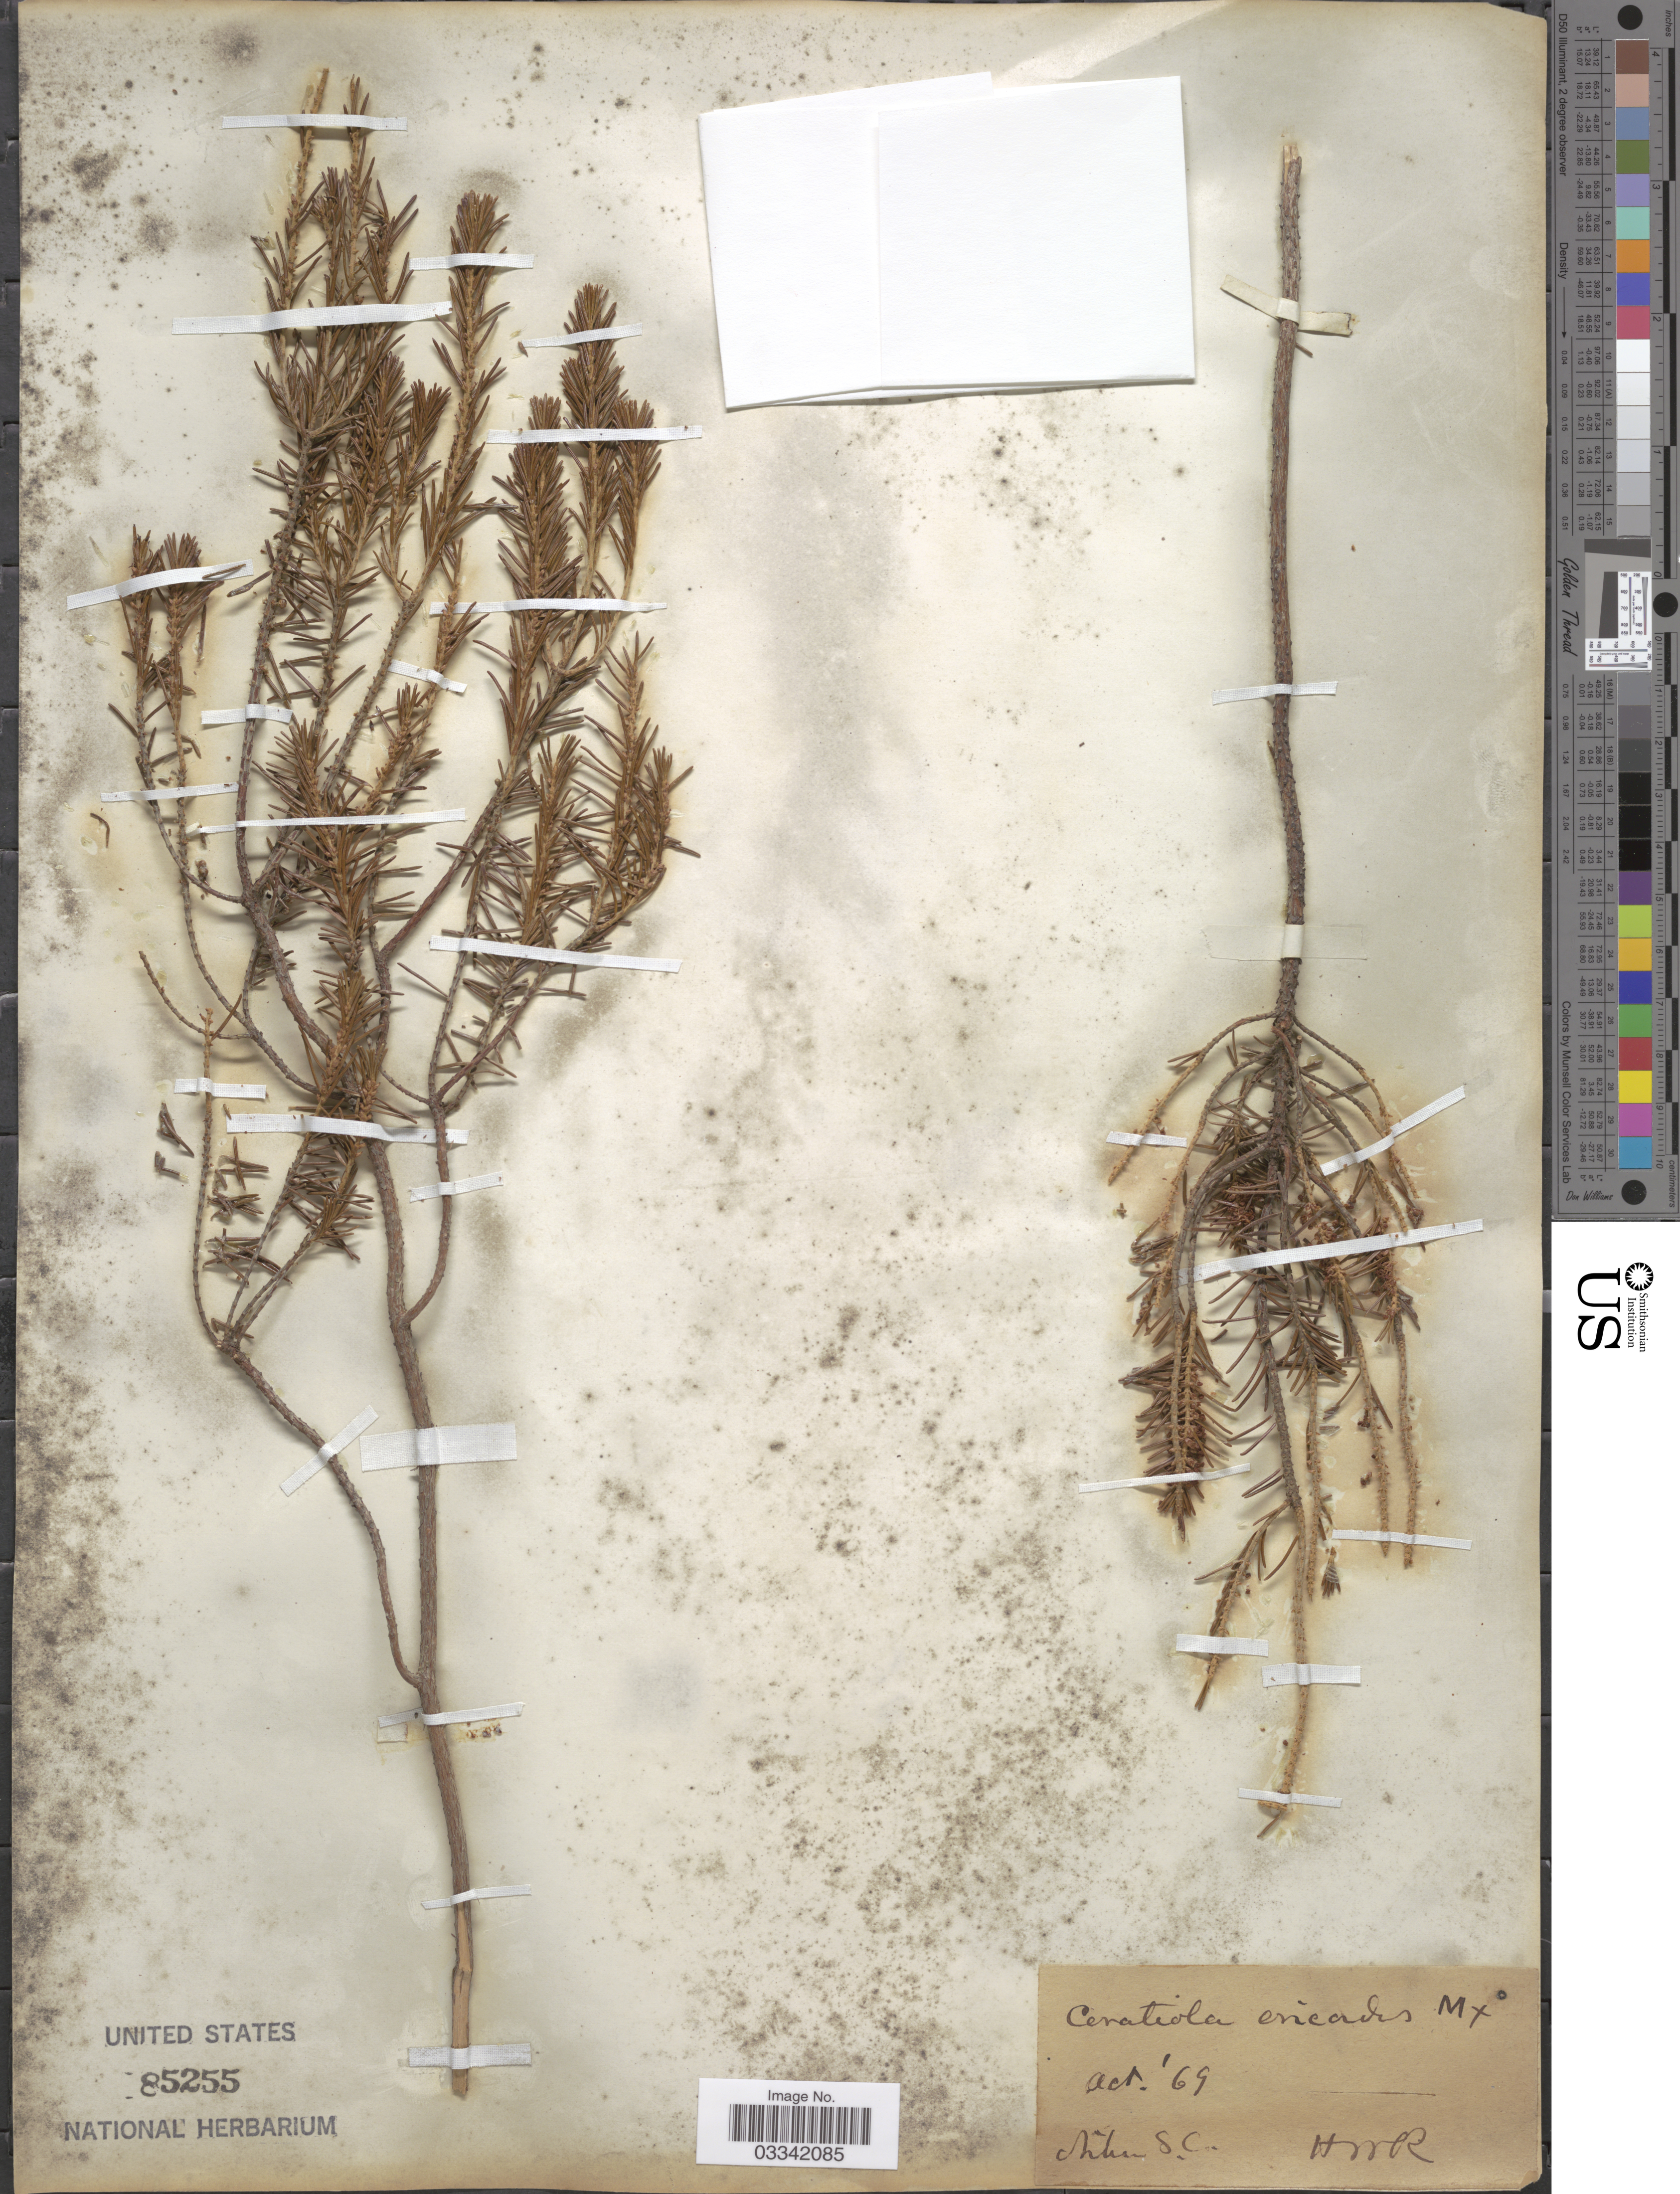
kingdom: Plantae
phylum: Tracheophyta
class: Magnoliopsida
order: Ericales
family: Ericaceae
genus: Ceratiola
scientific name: Ceratiola ericoides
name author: Michx.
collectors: H. W. R.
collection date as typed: Transcribed d/m/y: /10/69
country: United States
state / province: South Carolina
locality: Aiken.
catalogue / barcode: US 85255